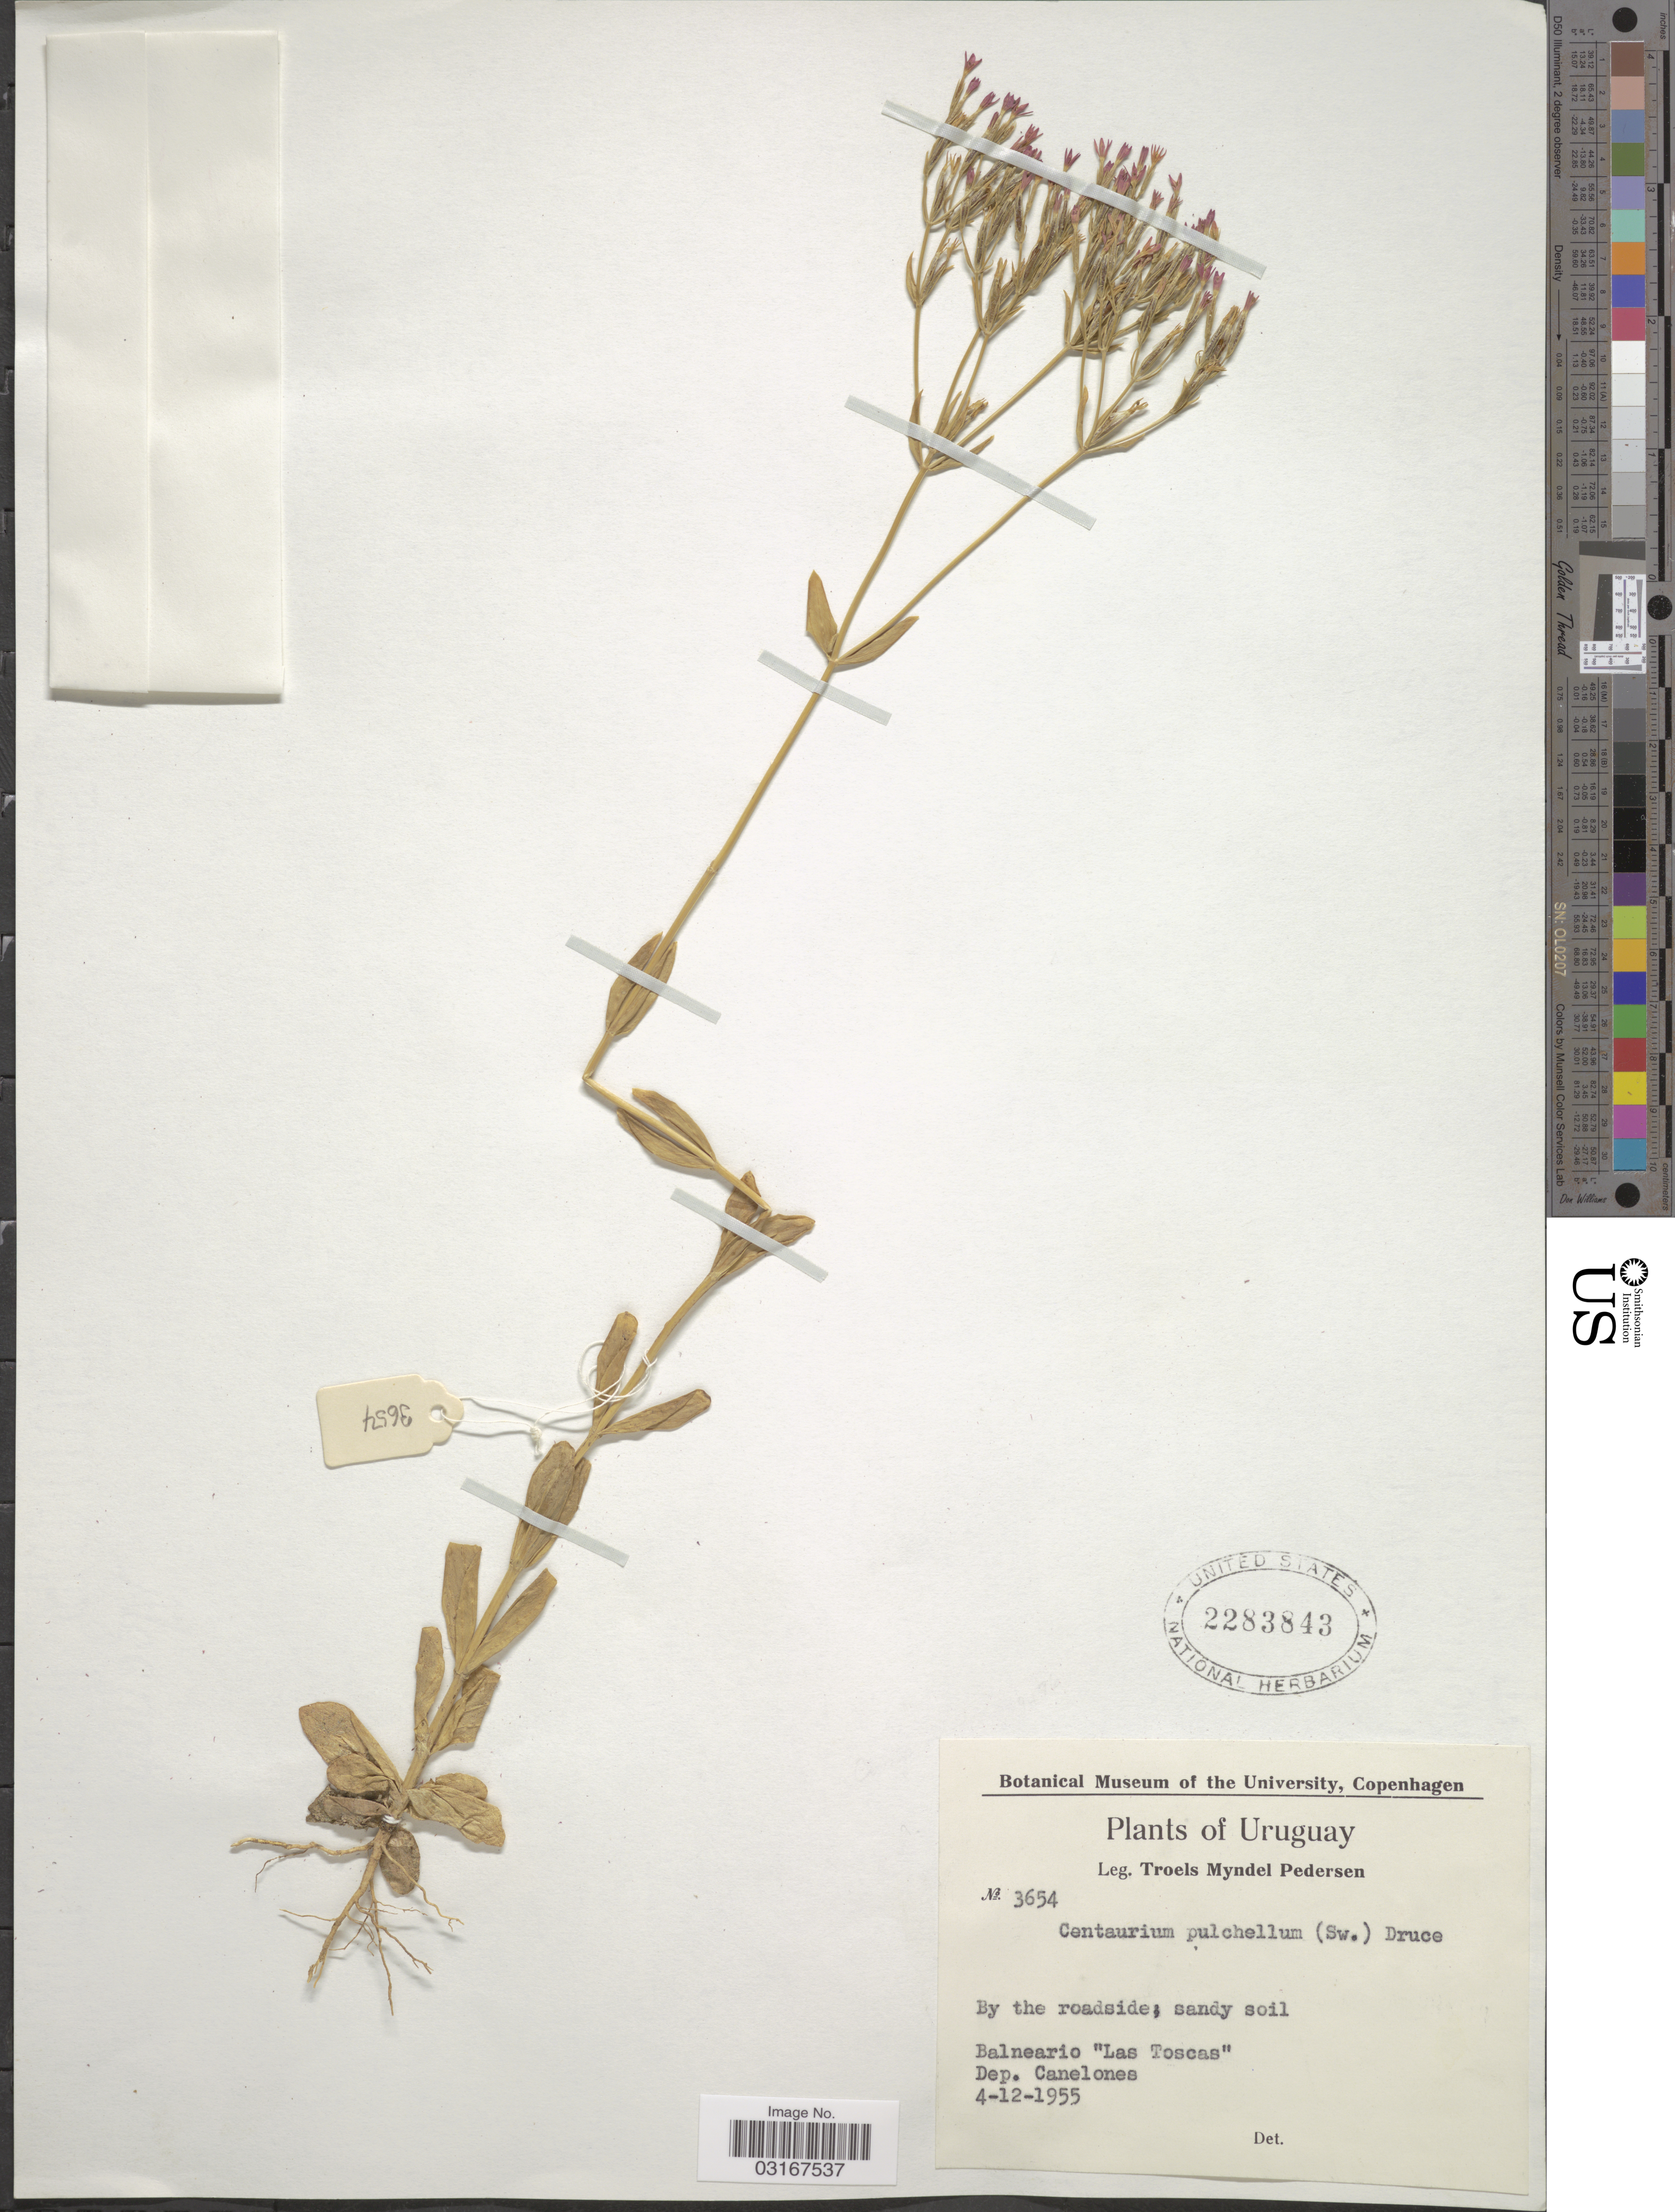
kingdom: Plantae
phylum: Tracheophyta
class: Magnoliopsida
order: Gentianales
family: Gentianaceae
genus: Centaurium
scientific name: Centaurium pulchellum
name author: (Sw.) Druce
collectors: T. Pederson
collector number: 3654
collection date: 1955-12-04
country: Uruguay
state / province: Canelones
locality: Balneario "Las Toscas". Dep. Canelones.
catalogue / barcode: US 2283843